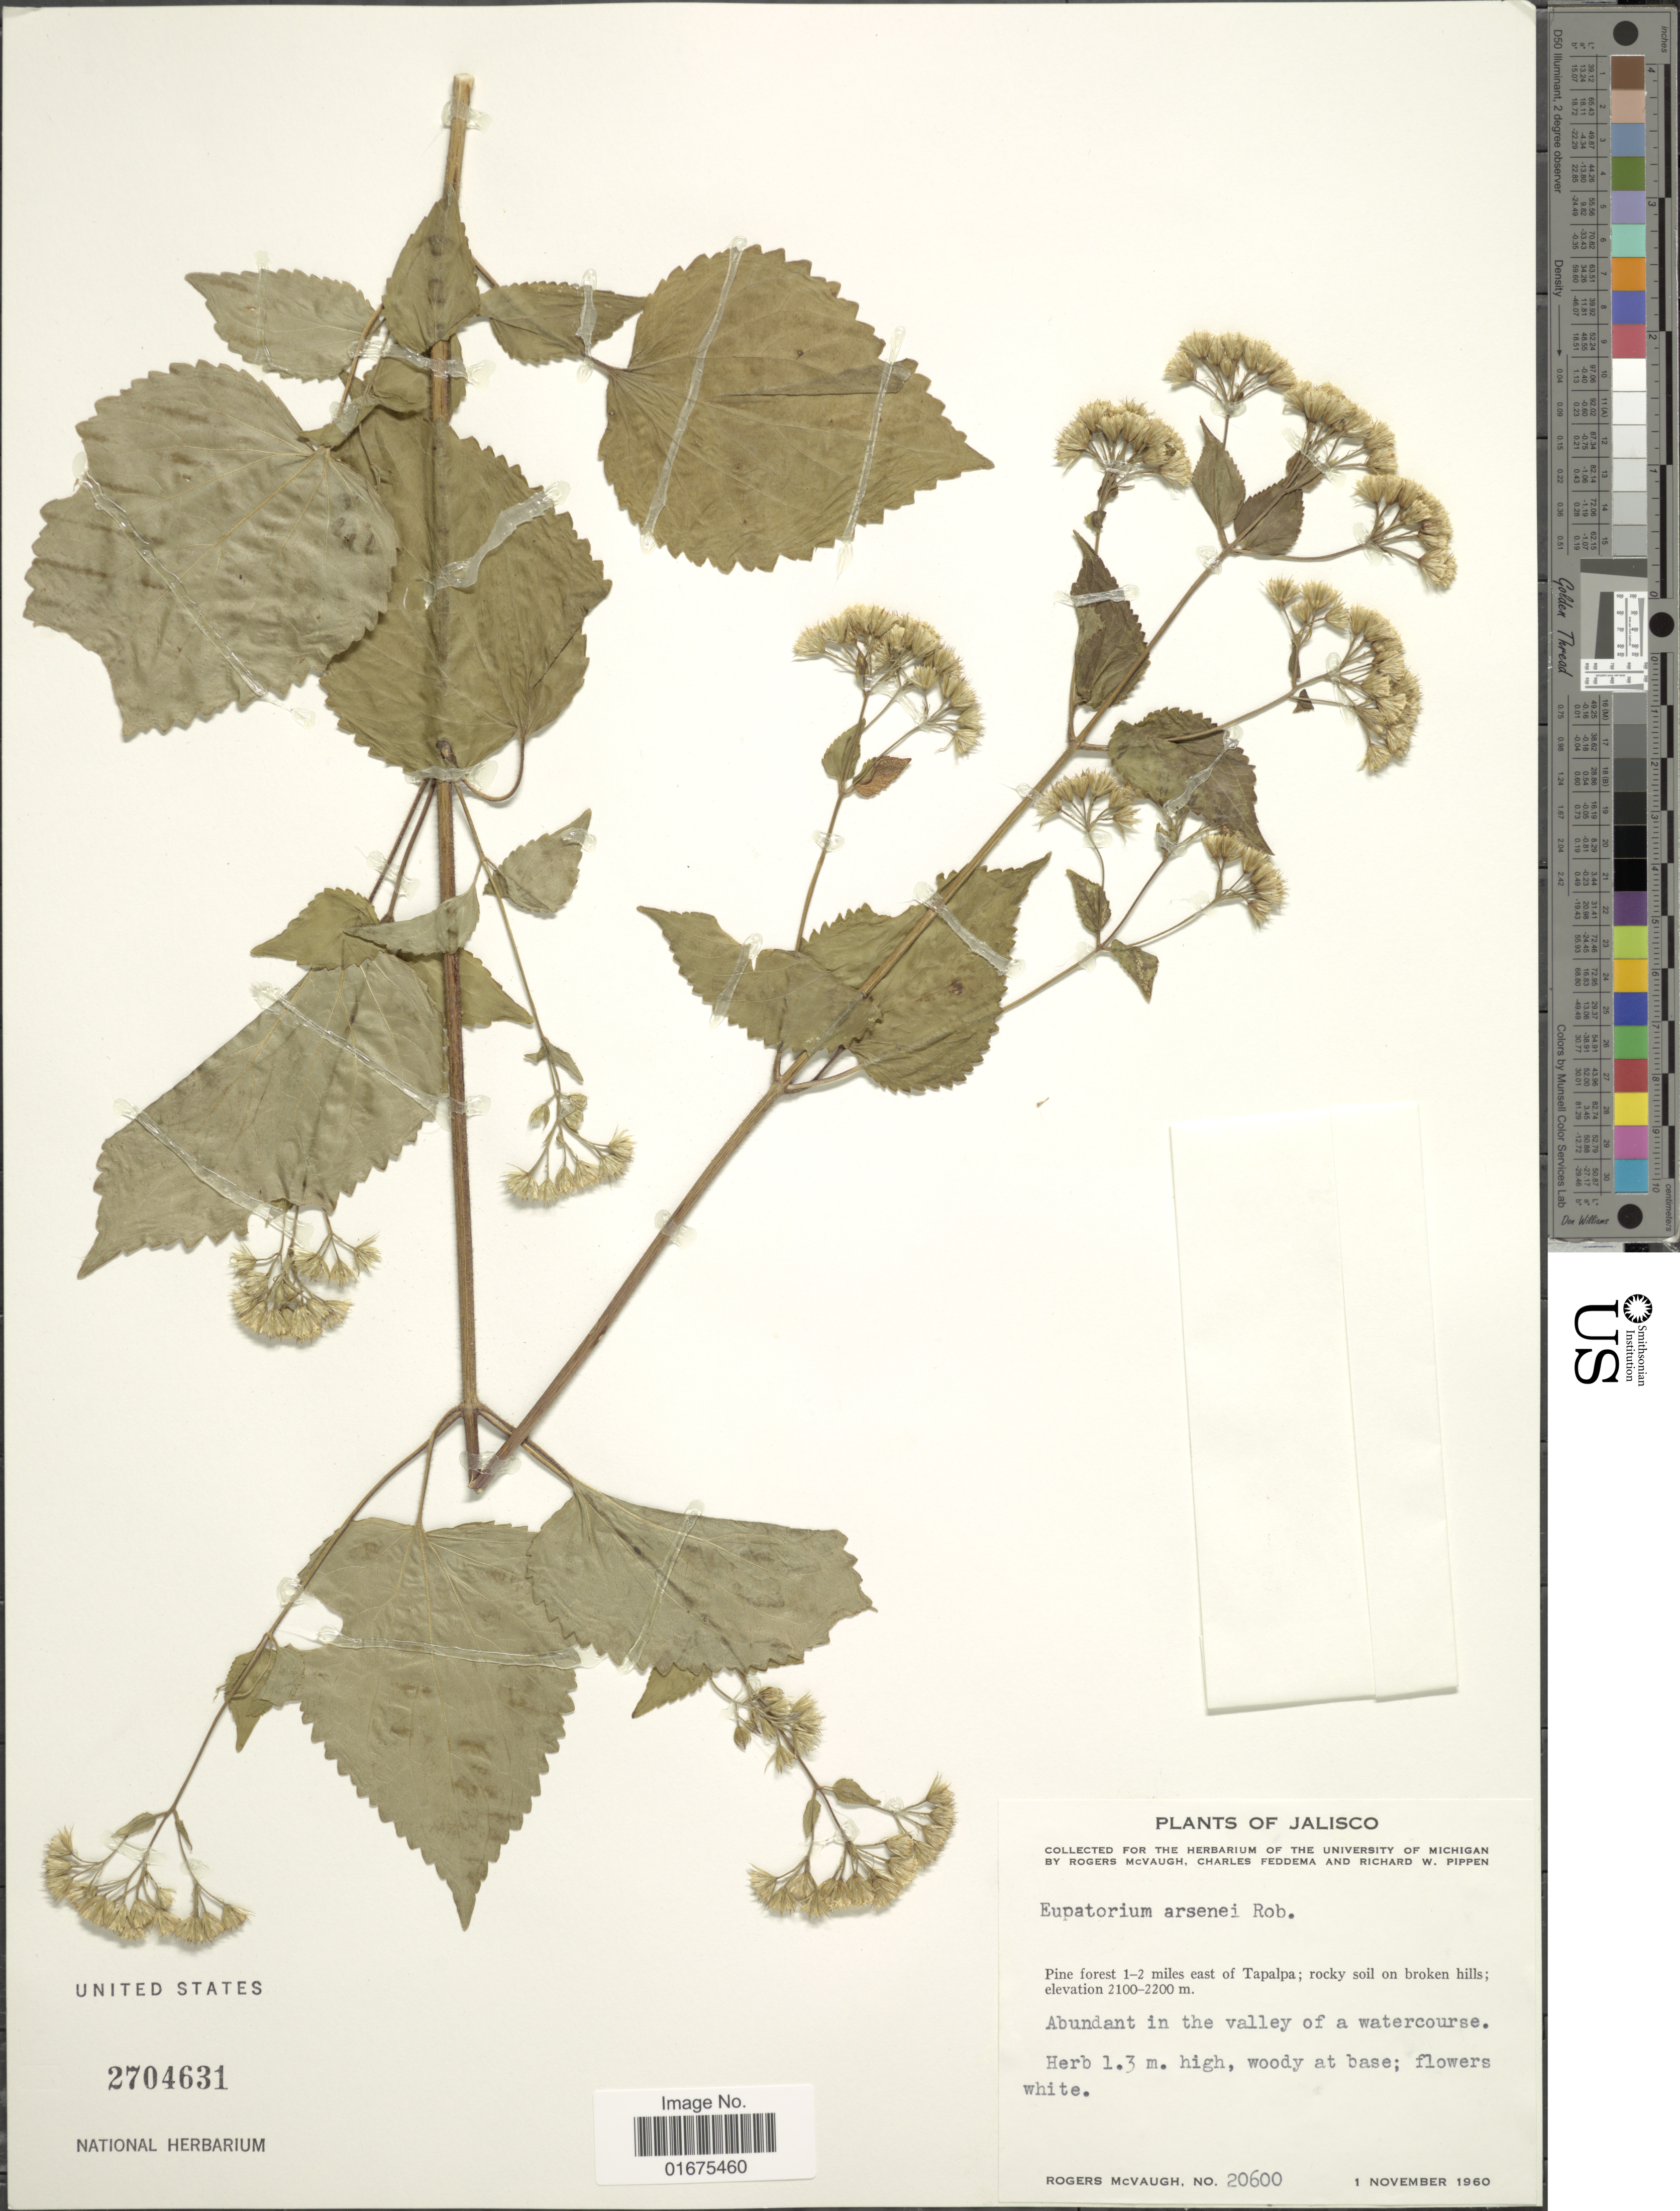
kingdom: Plantae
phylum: Tracheophyta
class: Magnoliopsida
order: Asterales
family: Asteraceae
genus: Ageratina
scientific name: Ageratina arsenei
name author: (B.L. Rob.) R.M. King & H. Rob.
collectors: R. McVaugh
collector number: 20600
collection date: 1960-11-01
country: Mexico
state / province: Jalisco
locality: Pine forest 1-2 miles east of Talapa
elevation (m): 2100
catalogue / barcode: US 2704631